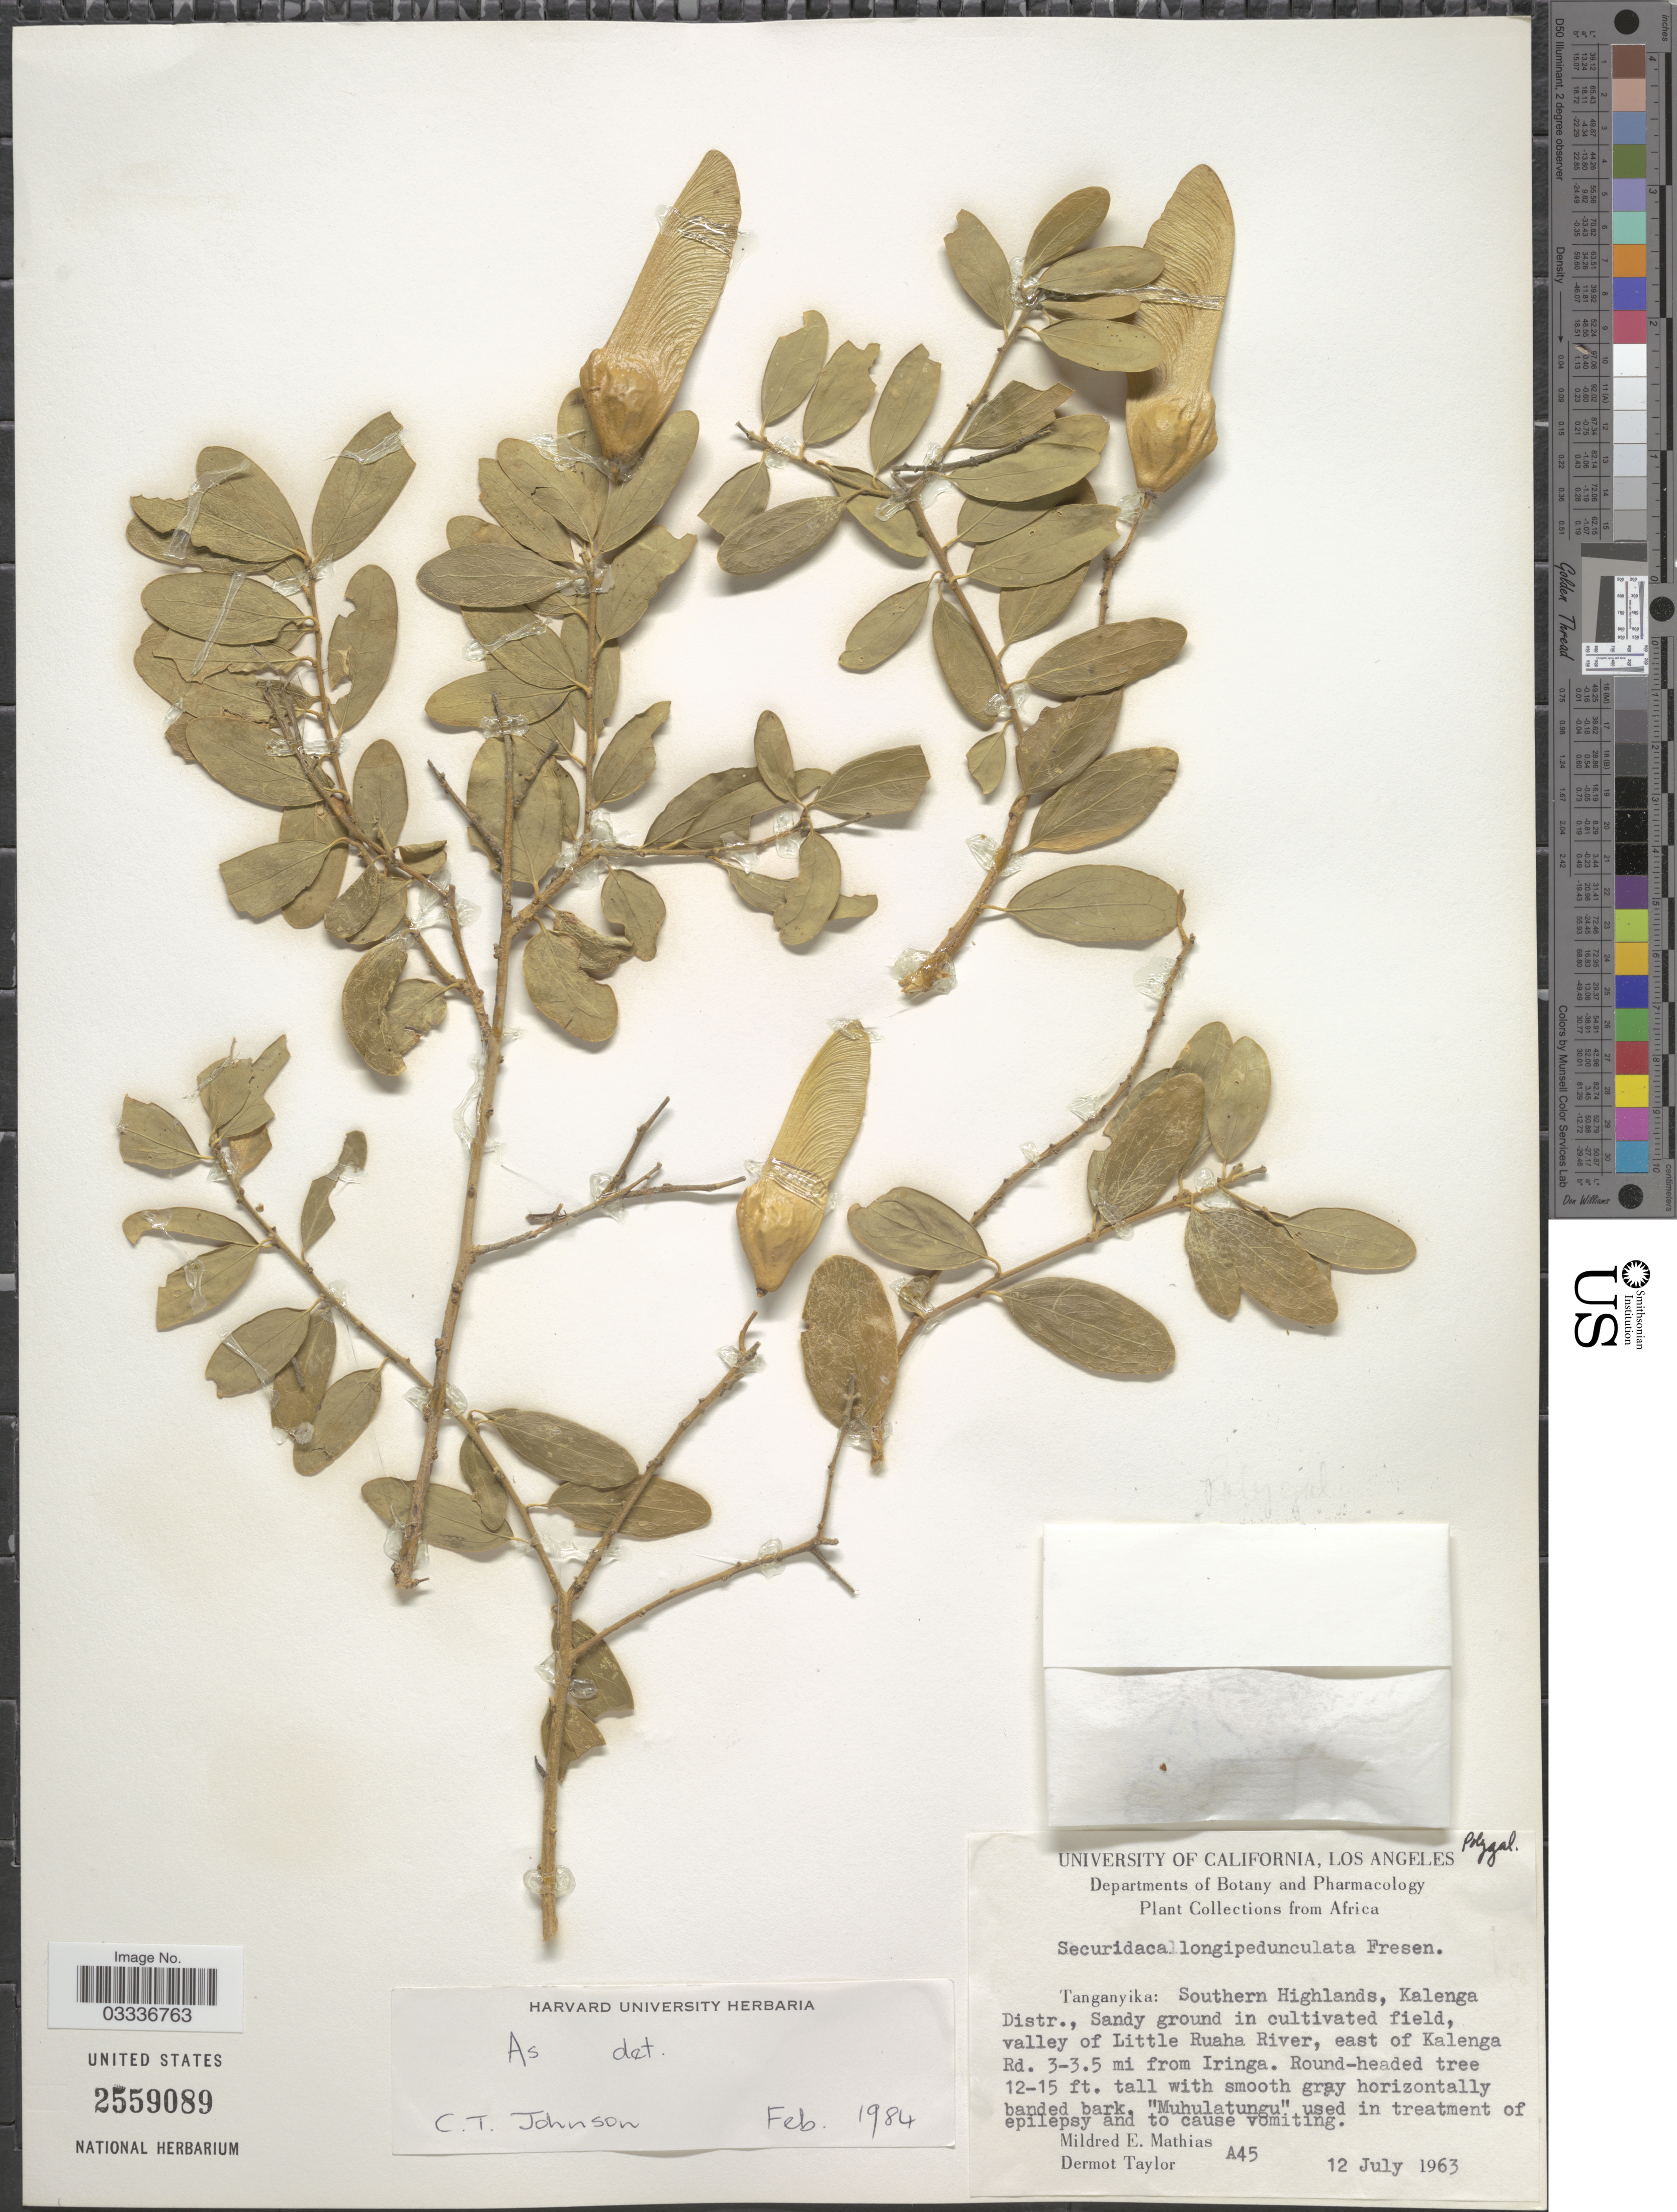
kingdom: Plantae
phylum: Tracheophyta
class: Magnoliopsida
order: Fabales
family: Polygalaceae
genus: Securidaca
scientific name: Securidaca longepedunculata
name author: Fresen.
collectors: M. E. Mathias & D. Taylor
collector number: A45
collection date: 1963-07-12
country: Tanzania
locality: Tanganyika: Southern Highlands, Kalenga Distr., Valley of Little Ruaha River, east of Kalenga Rd. 3-3.5 mi from Iringa.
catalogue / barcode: US 2559089